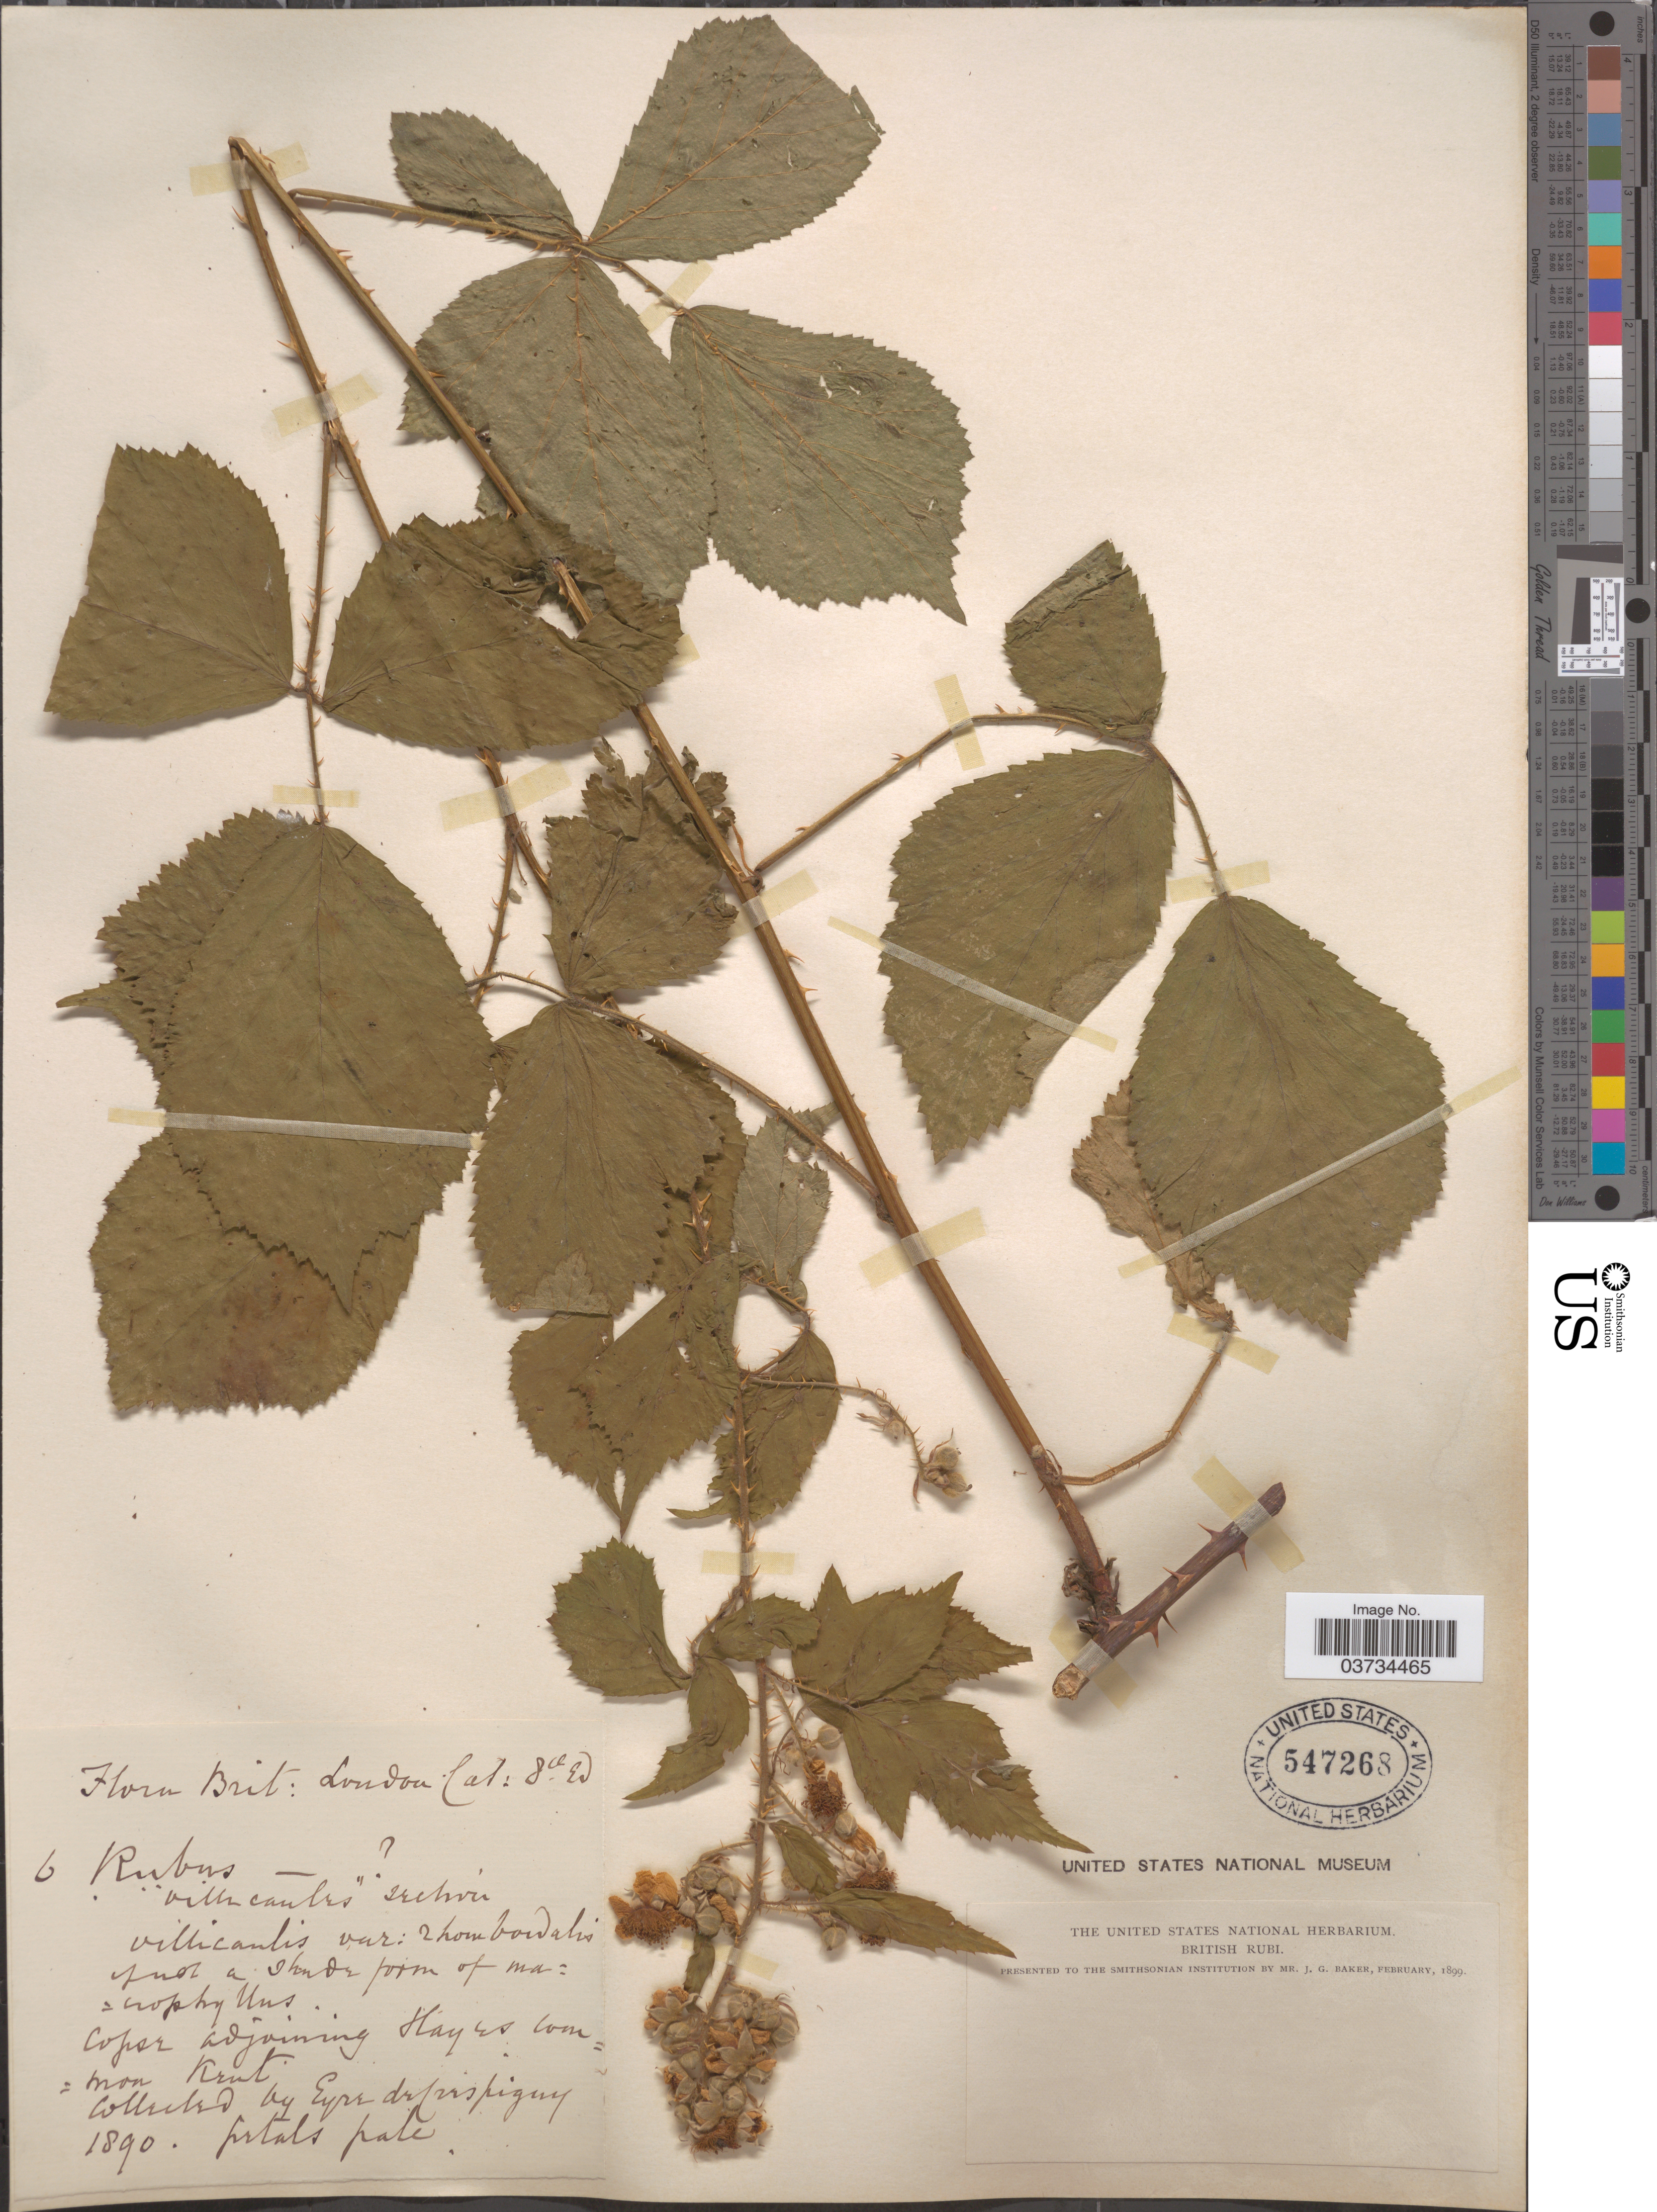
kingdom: Plantae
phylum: Tracheophyta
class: Magnoliopsida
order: Rosales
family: Rosaceae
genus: Rubus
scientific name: Rubus gracilis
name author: Roxb.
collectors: E. de Crespigny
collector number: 6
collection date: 1890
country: United Kingdom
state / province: England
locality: Adjoining Hayes Common. Kent.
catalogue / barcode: US 547268